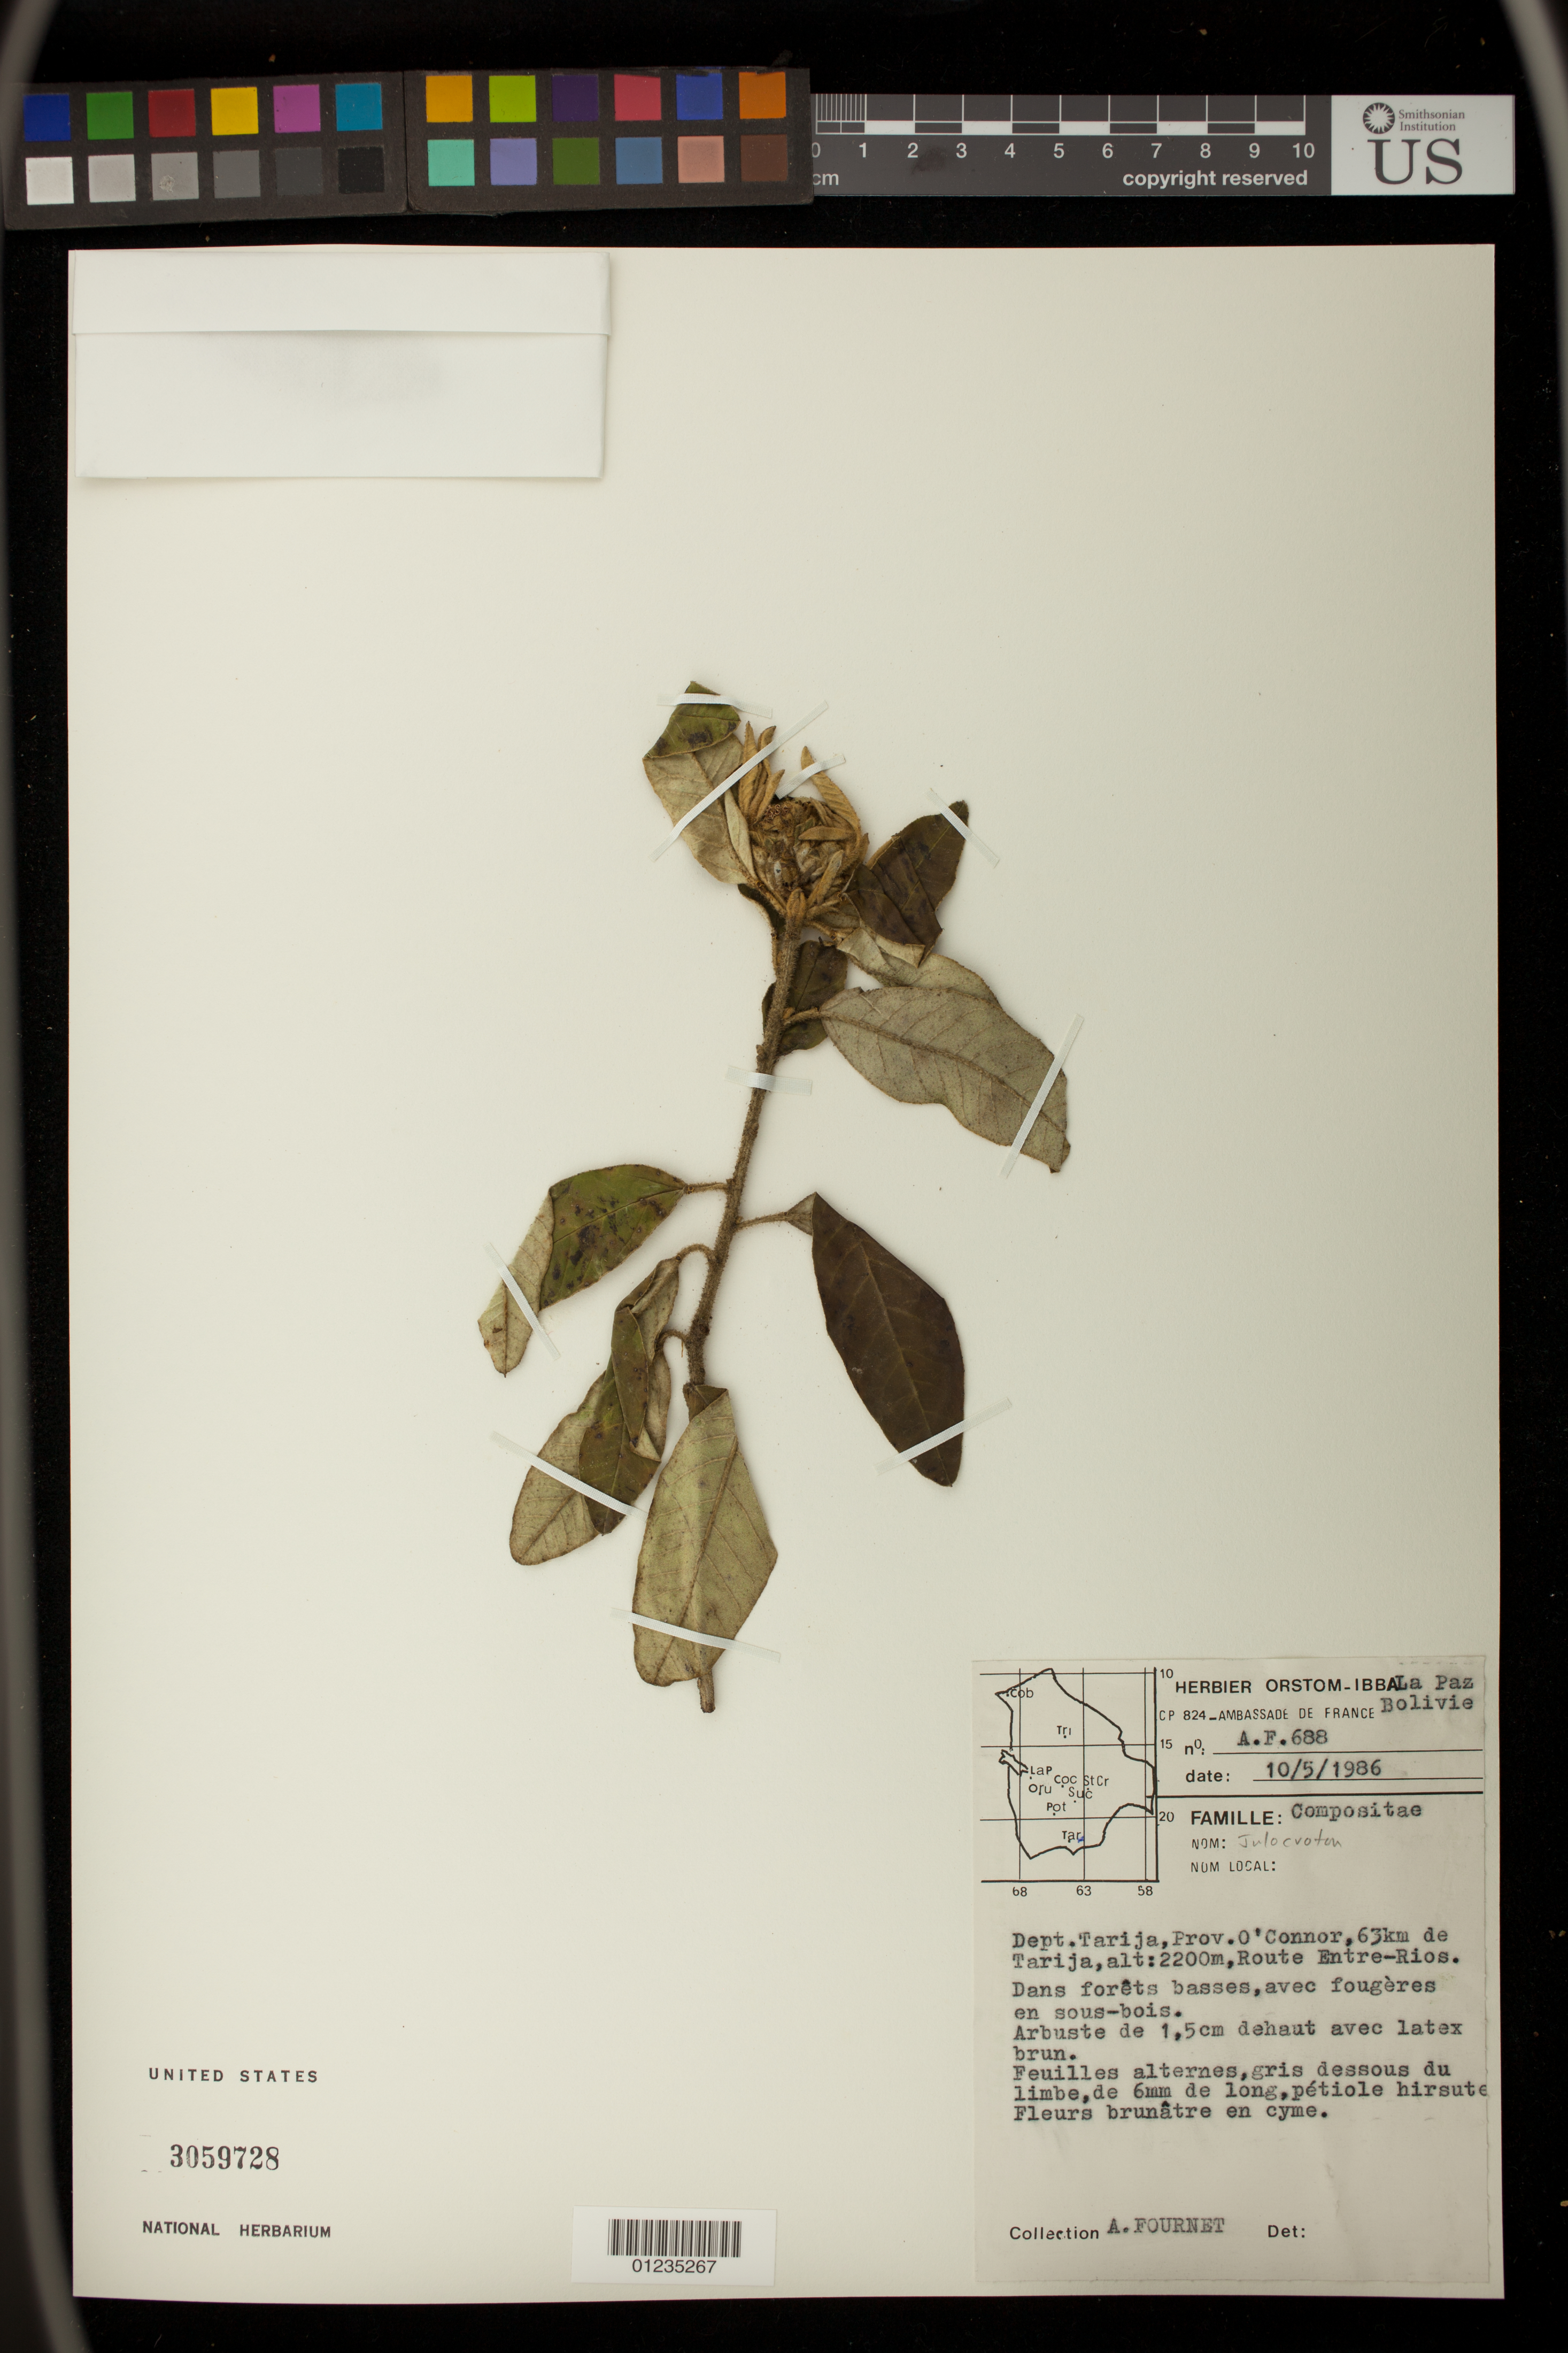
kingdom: Plantae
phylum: Tracheophyta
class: Magnoliopsida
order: Malpighiales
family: Euphorbiaceae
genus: Croton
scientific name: Croton emporiorum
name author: Croizat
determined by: Berry, Paul E.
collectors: A. Fournet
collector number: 688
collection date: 1986-05-10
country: Bolivia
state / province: Tarija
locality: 63km de Tarija, Route Entre-Rios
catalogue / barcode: US 3059728